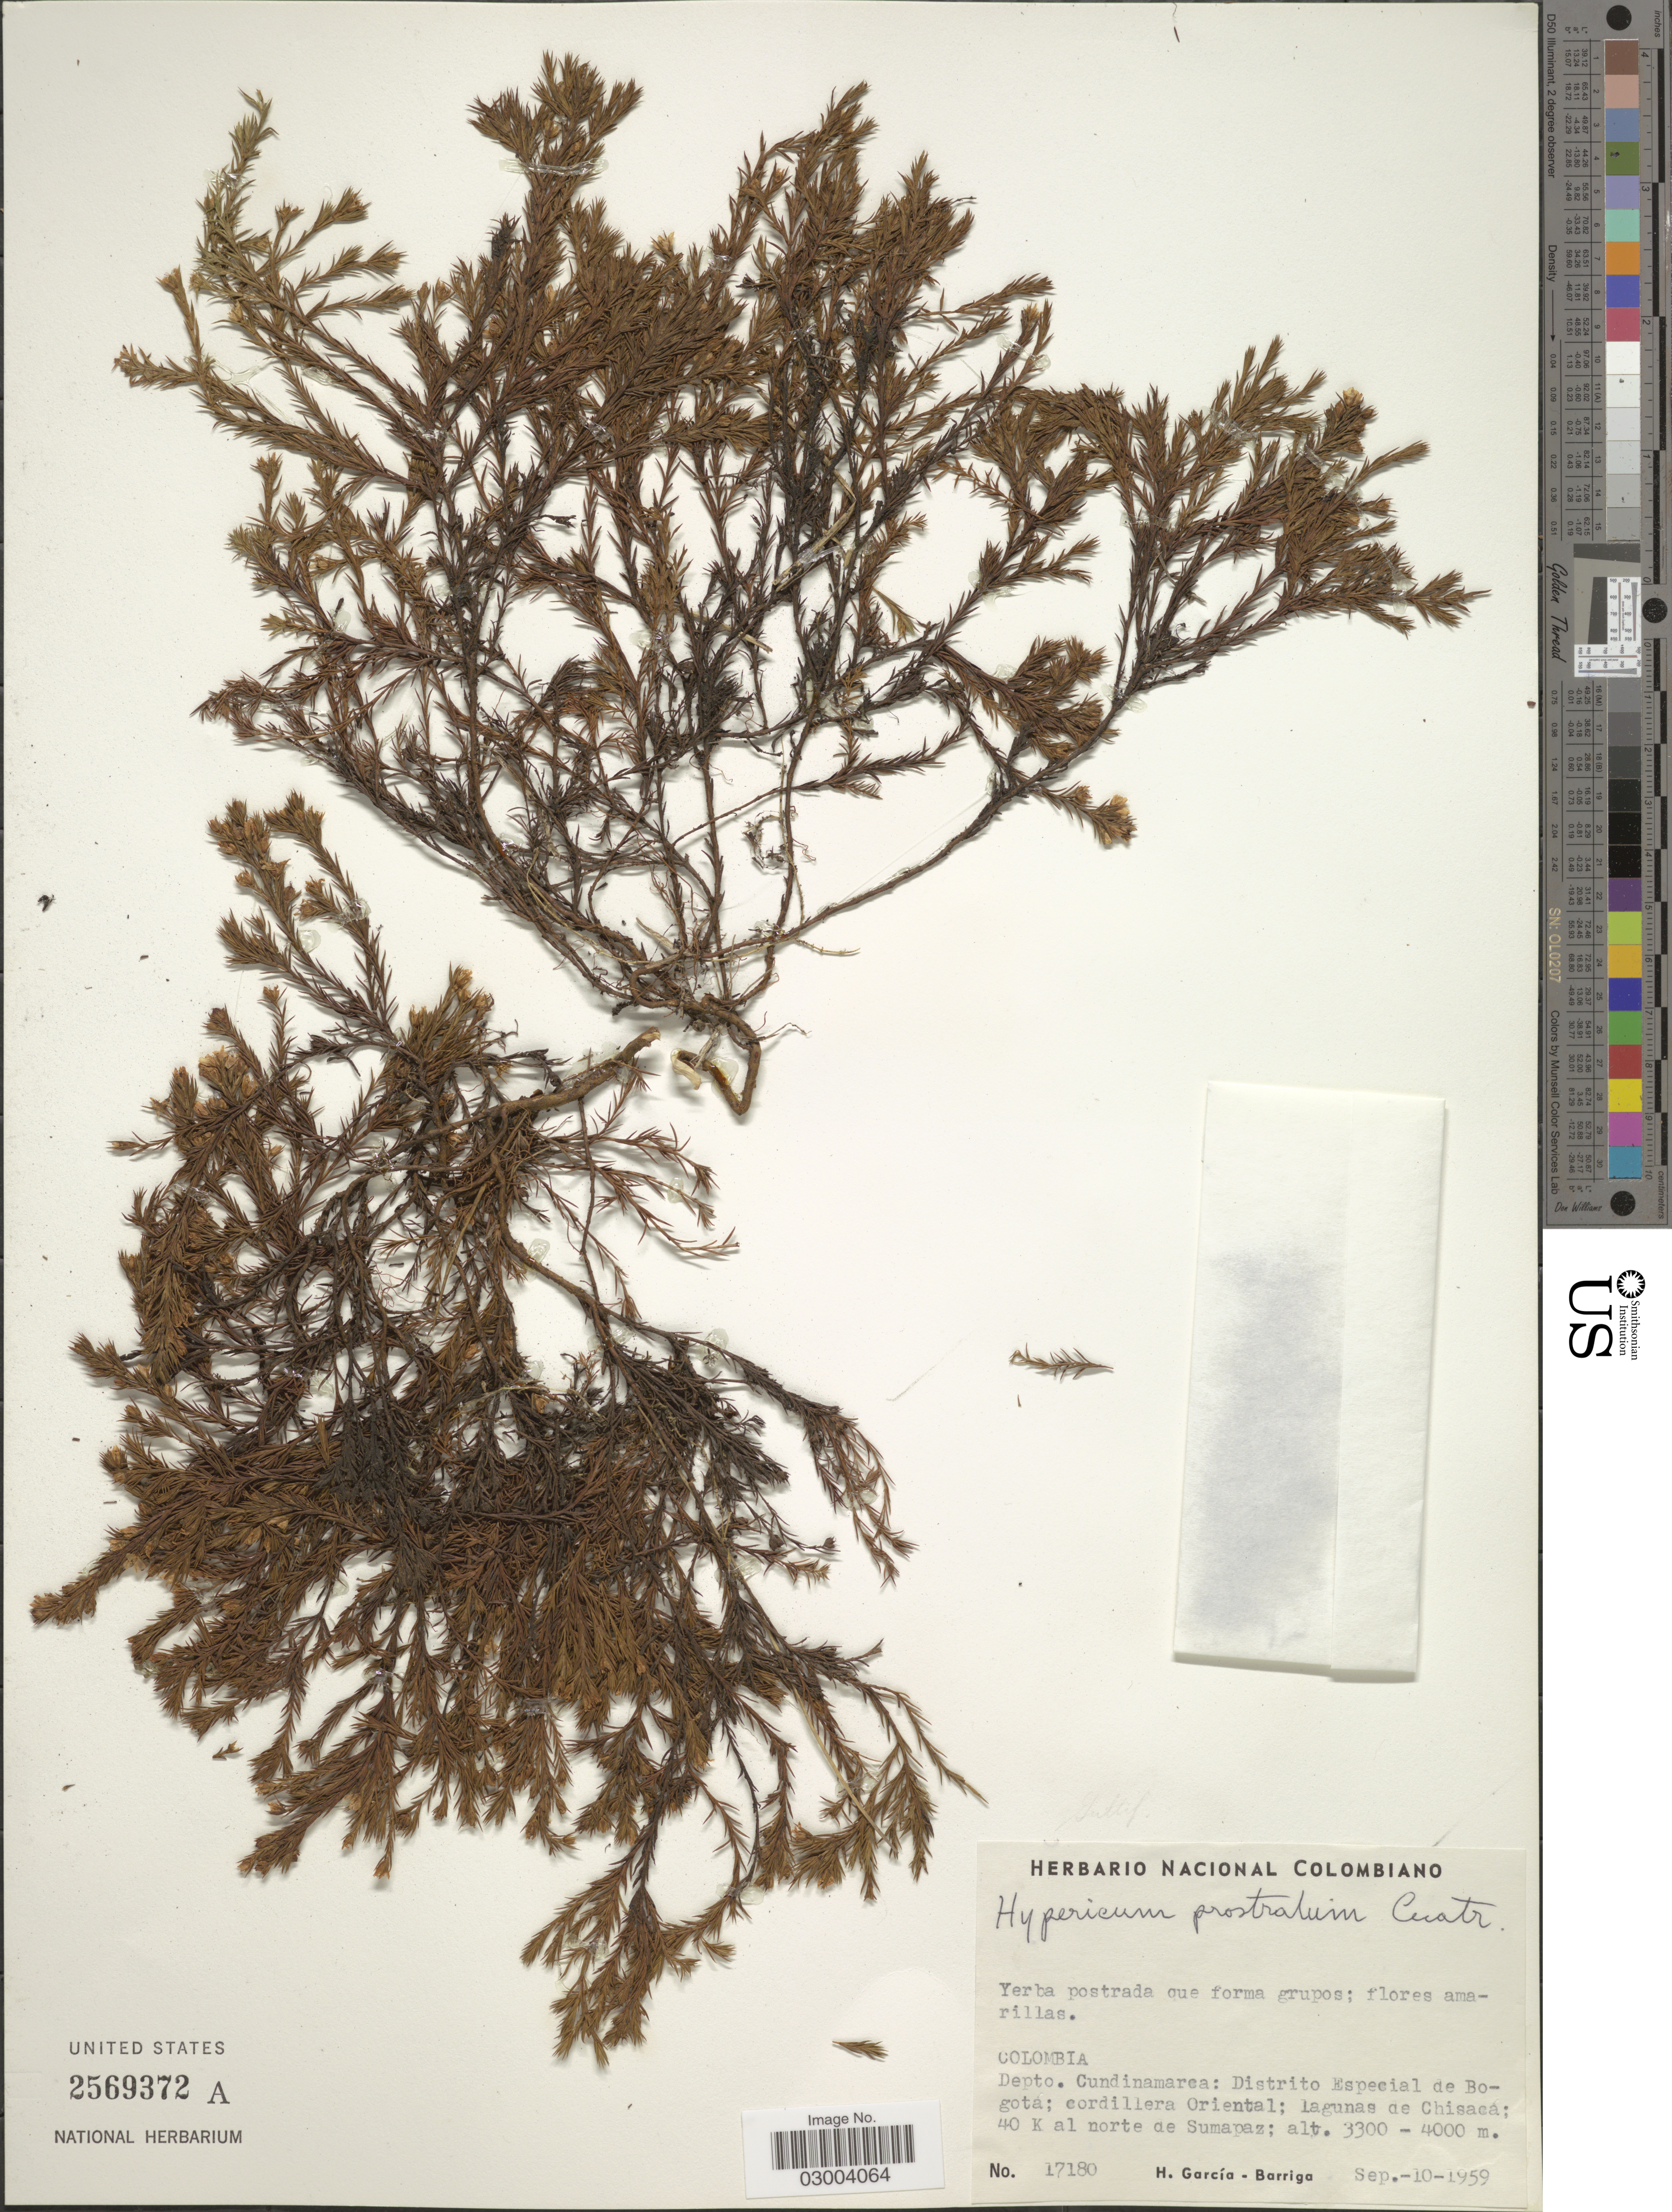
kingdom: Plantae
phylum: Tracheophyta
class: Magnoliopsida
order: Malpighiales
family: Hypericaceae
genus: Hypericum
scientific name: Hypericum prostratum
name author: Cuatrec.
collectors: H. García Barriga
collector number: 17180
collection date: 1959-09-10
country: Colombia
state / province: Cundinamarca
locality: Depto. Cundinamarca: Distrito Especial de Bogota; cordillera Oriental; lagunas de Chisaca; 40 K al norte de Sumapaz.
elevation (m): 3300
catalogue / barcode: US 2569372A